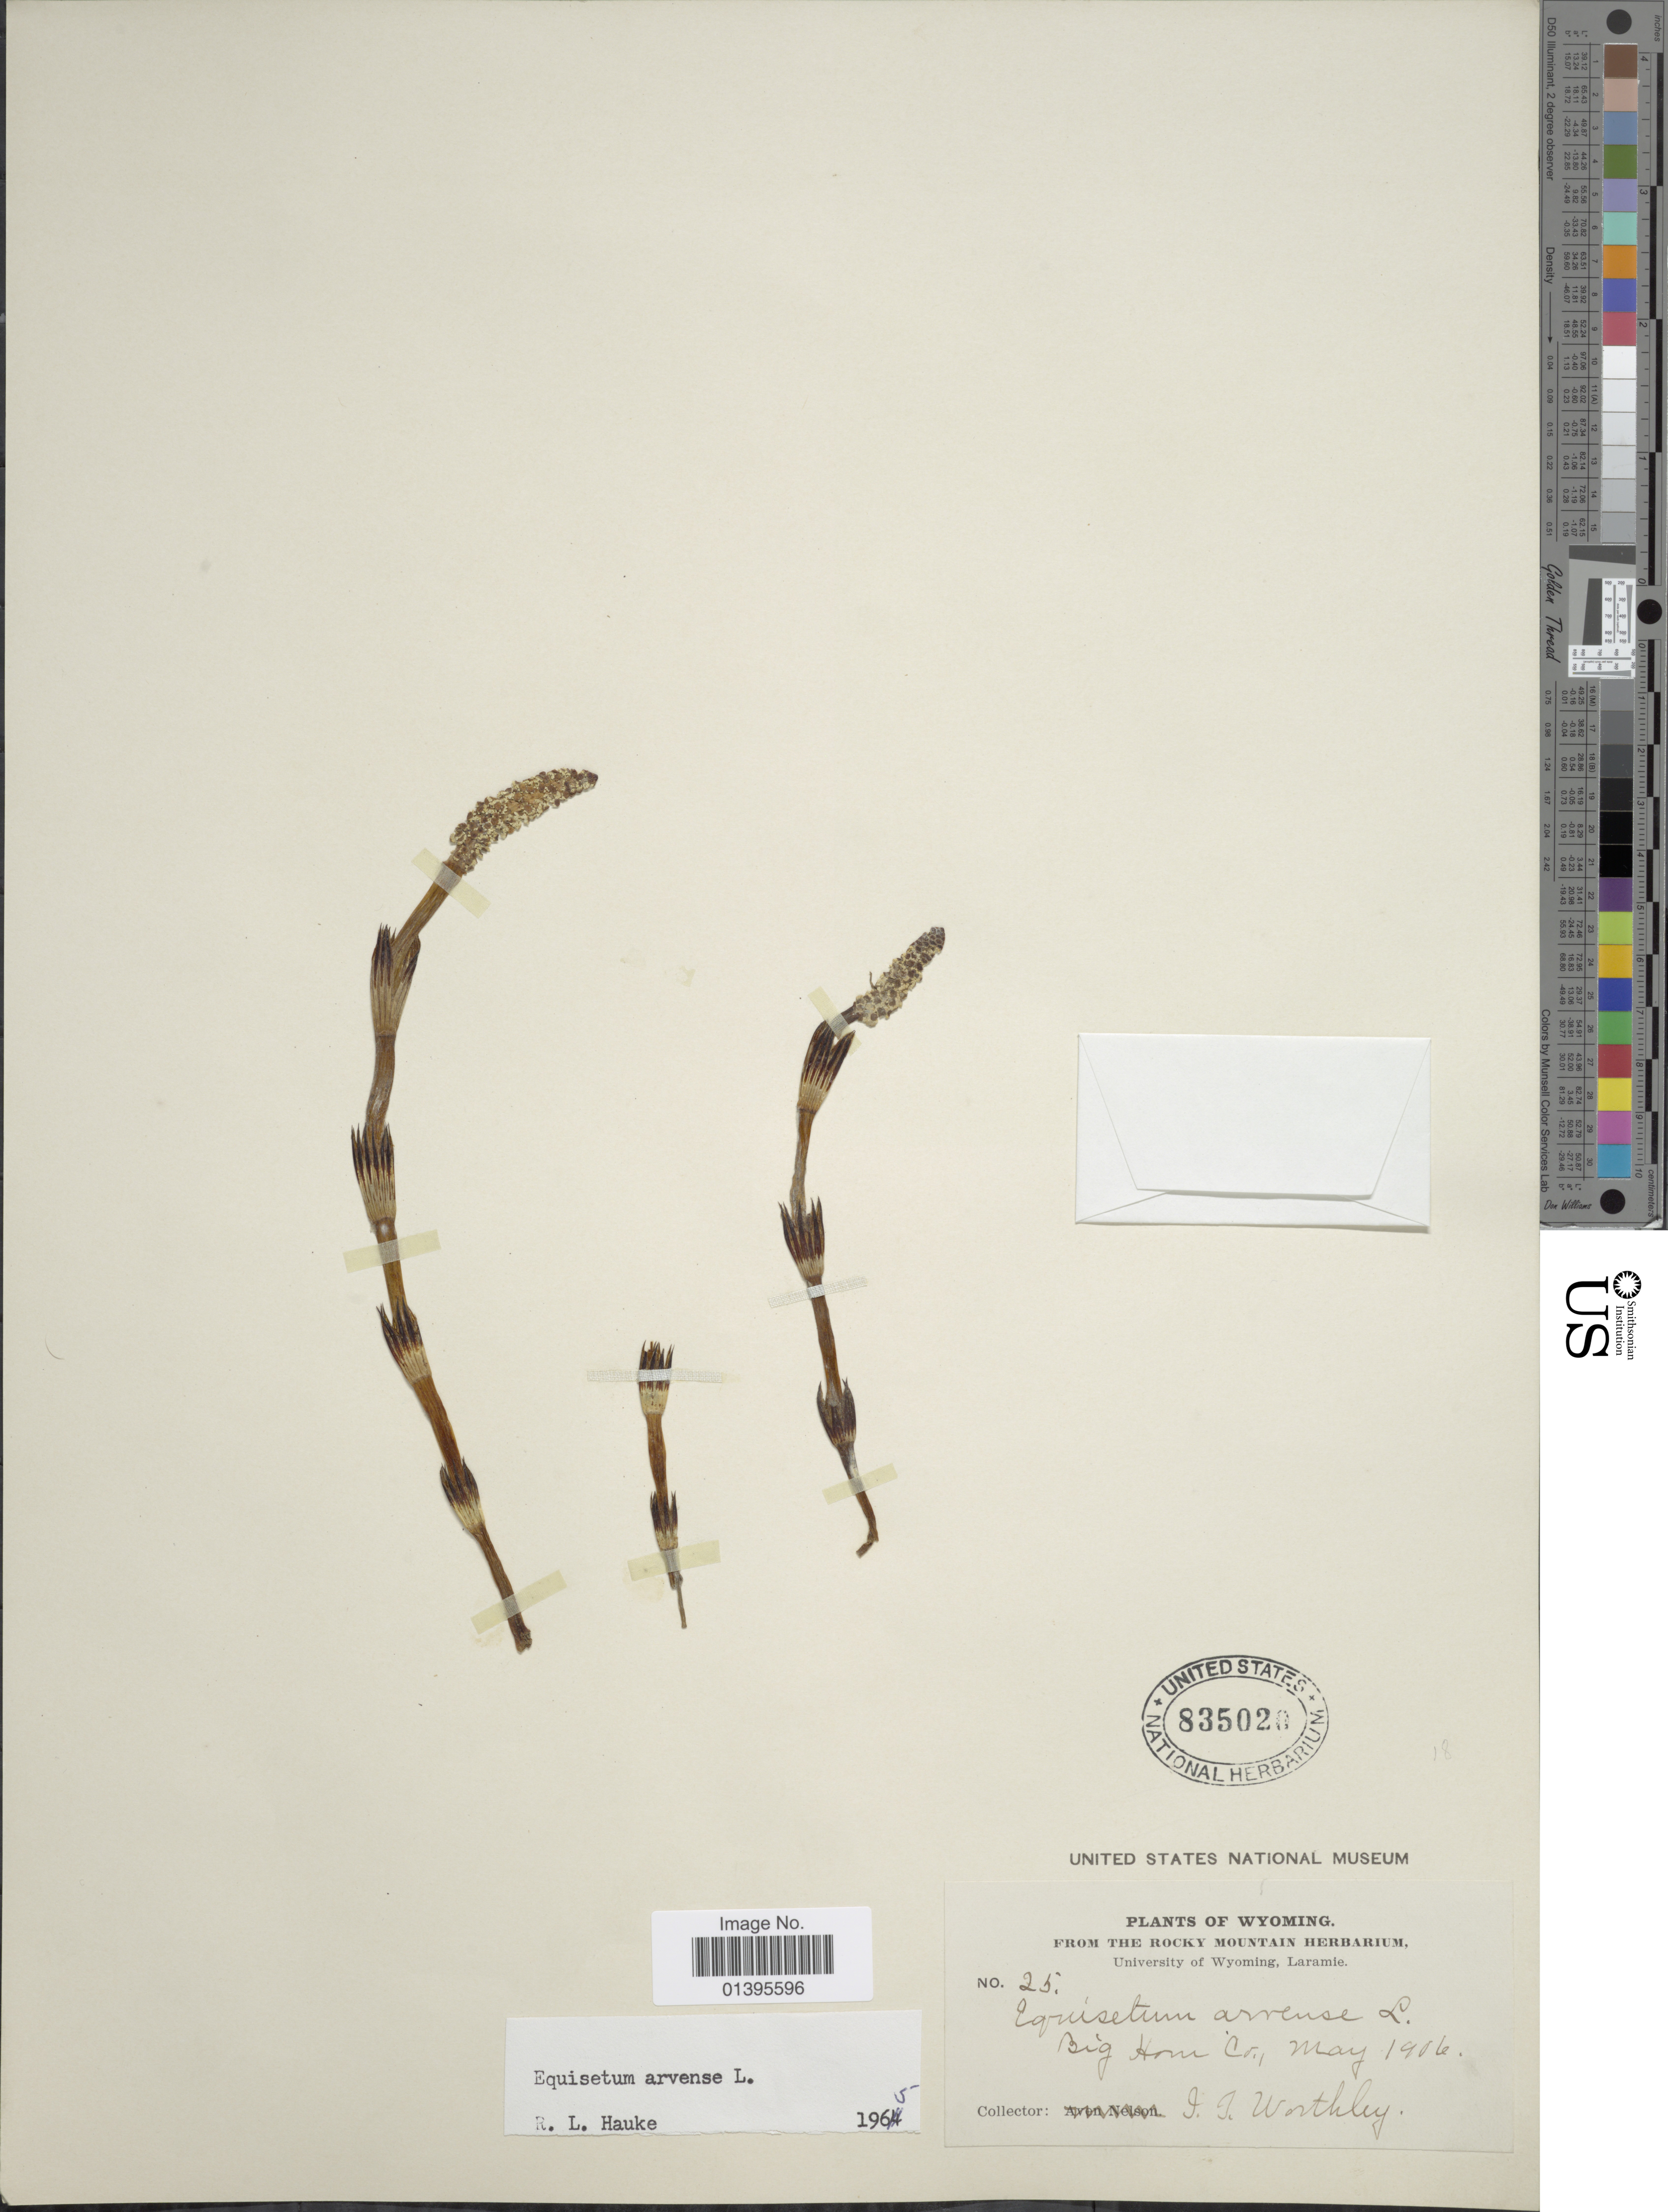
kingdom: Plantae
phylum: Tracheophyta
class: Polypodiopsida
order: Equisetales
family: Equisetaceae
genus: Equisetum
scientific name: Equisetum arvense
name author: L.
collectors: I. Worthley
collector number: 25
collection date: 1906-05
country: United States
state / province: Wyoming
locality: Big Horn Co.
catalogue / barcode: US 835020